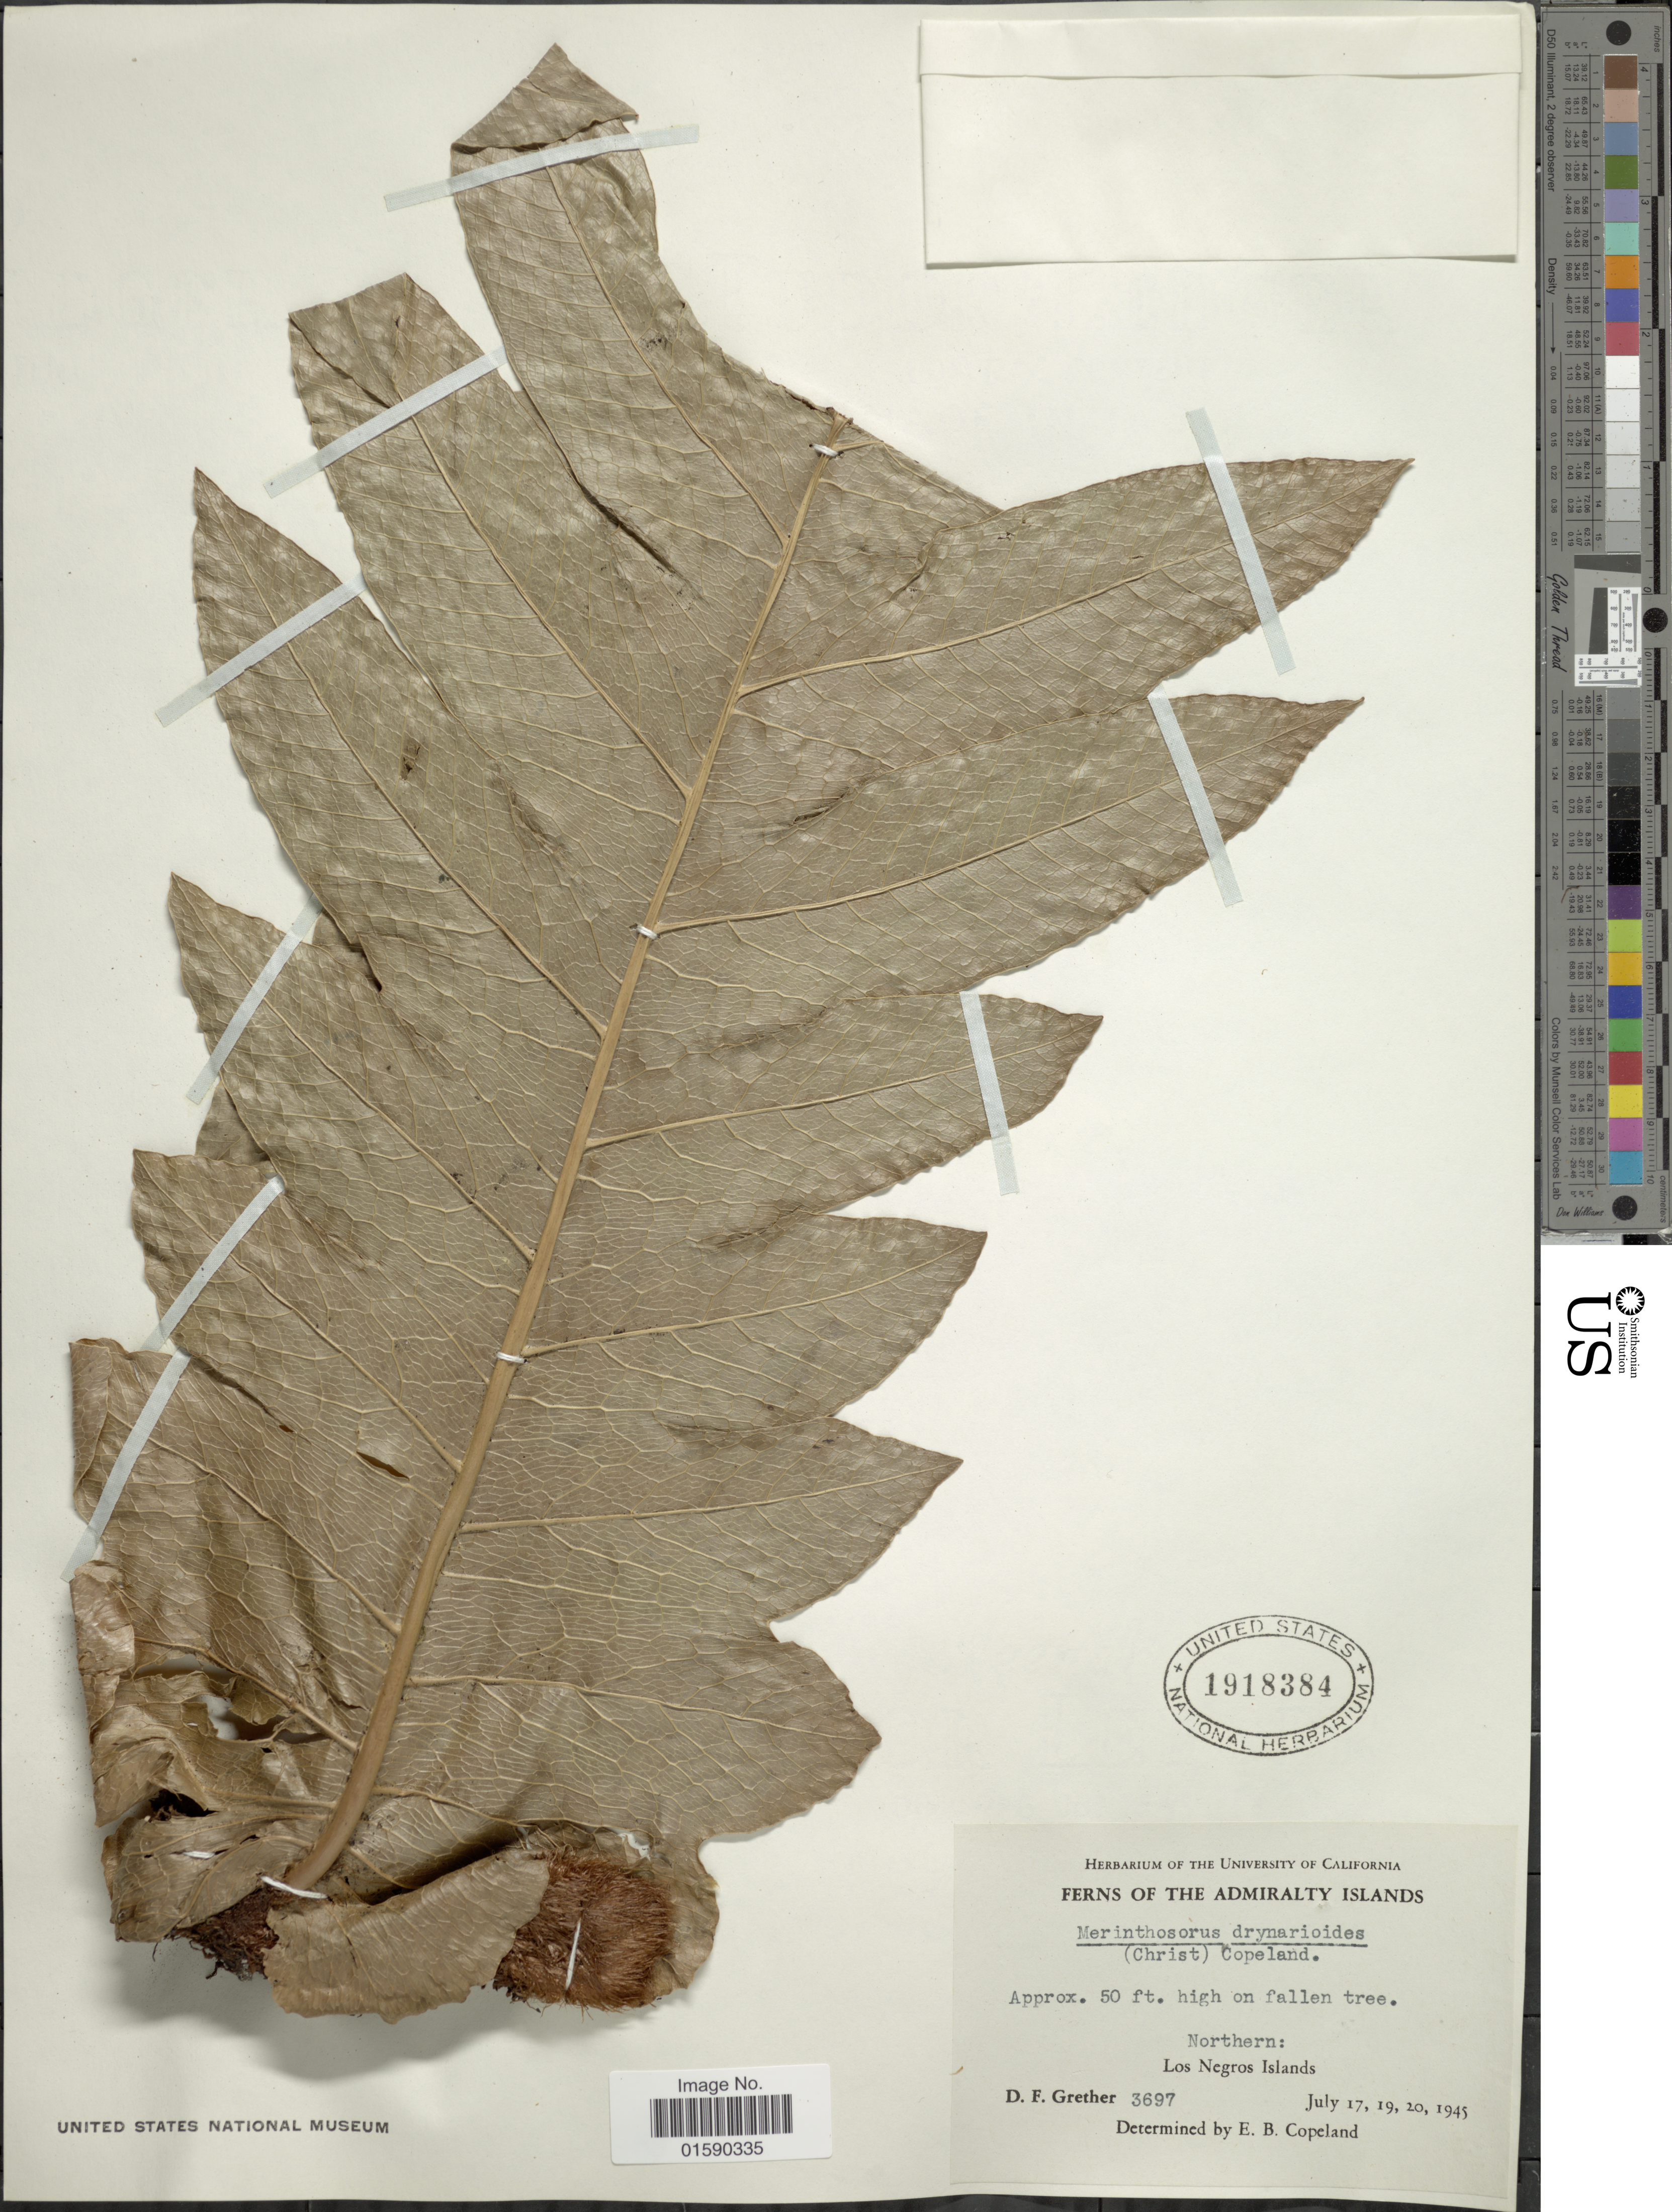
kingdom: Plantae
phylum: Tracheophyta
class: Polypodiopsida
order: Polypodiales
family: Polypodiaceae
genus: Aglaomorpha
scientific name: Aglaomorpha drynarioides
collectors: D. F. Grether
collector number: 3697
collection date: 1945-07-17/1945-07-20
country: Papua New Guinea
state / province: Manus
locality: Admiralty Islands, Northern Los Negros Islands.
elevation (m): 15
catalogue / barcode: US 1918384